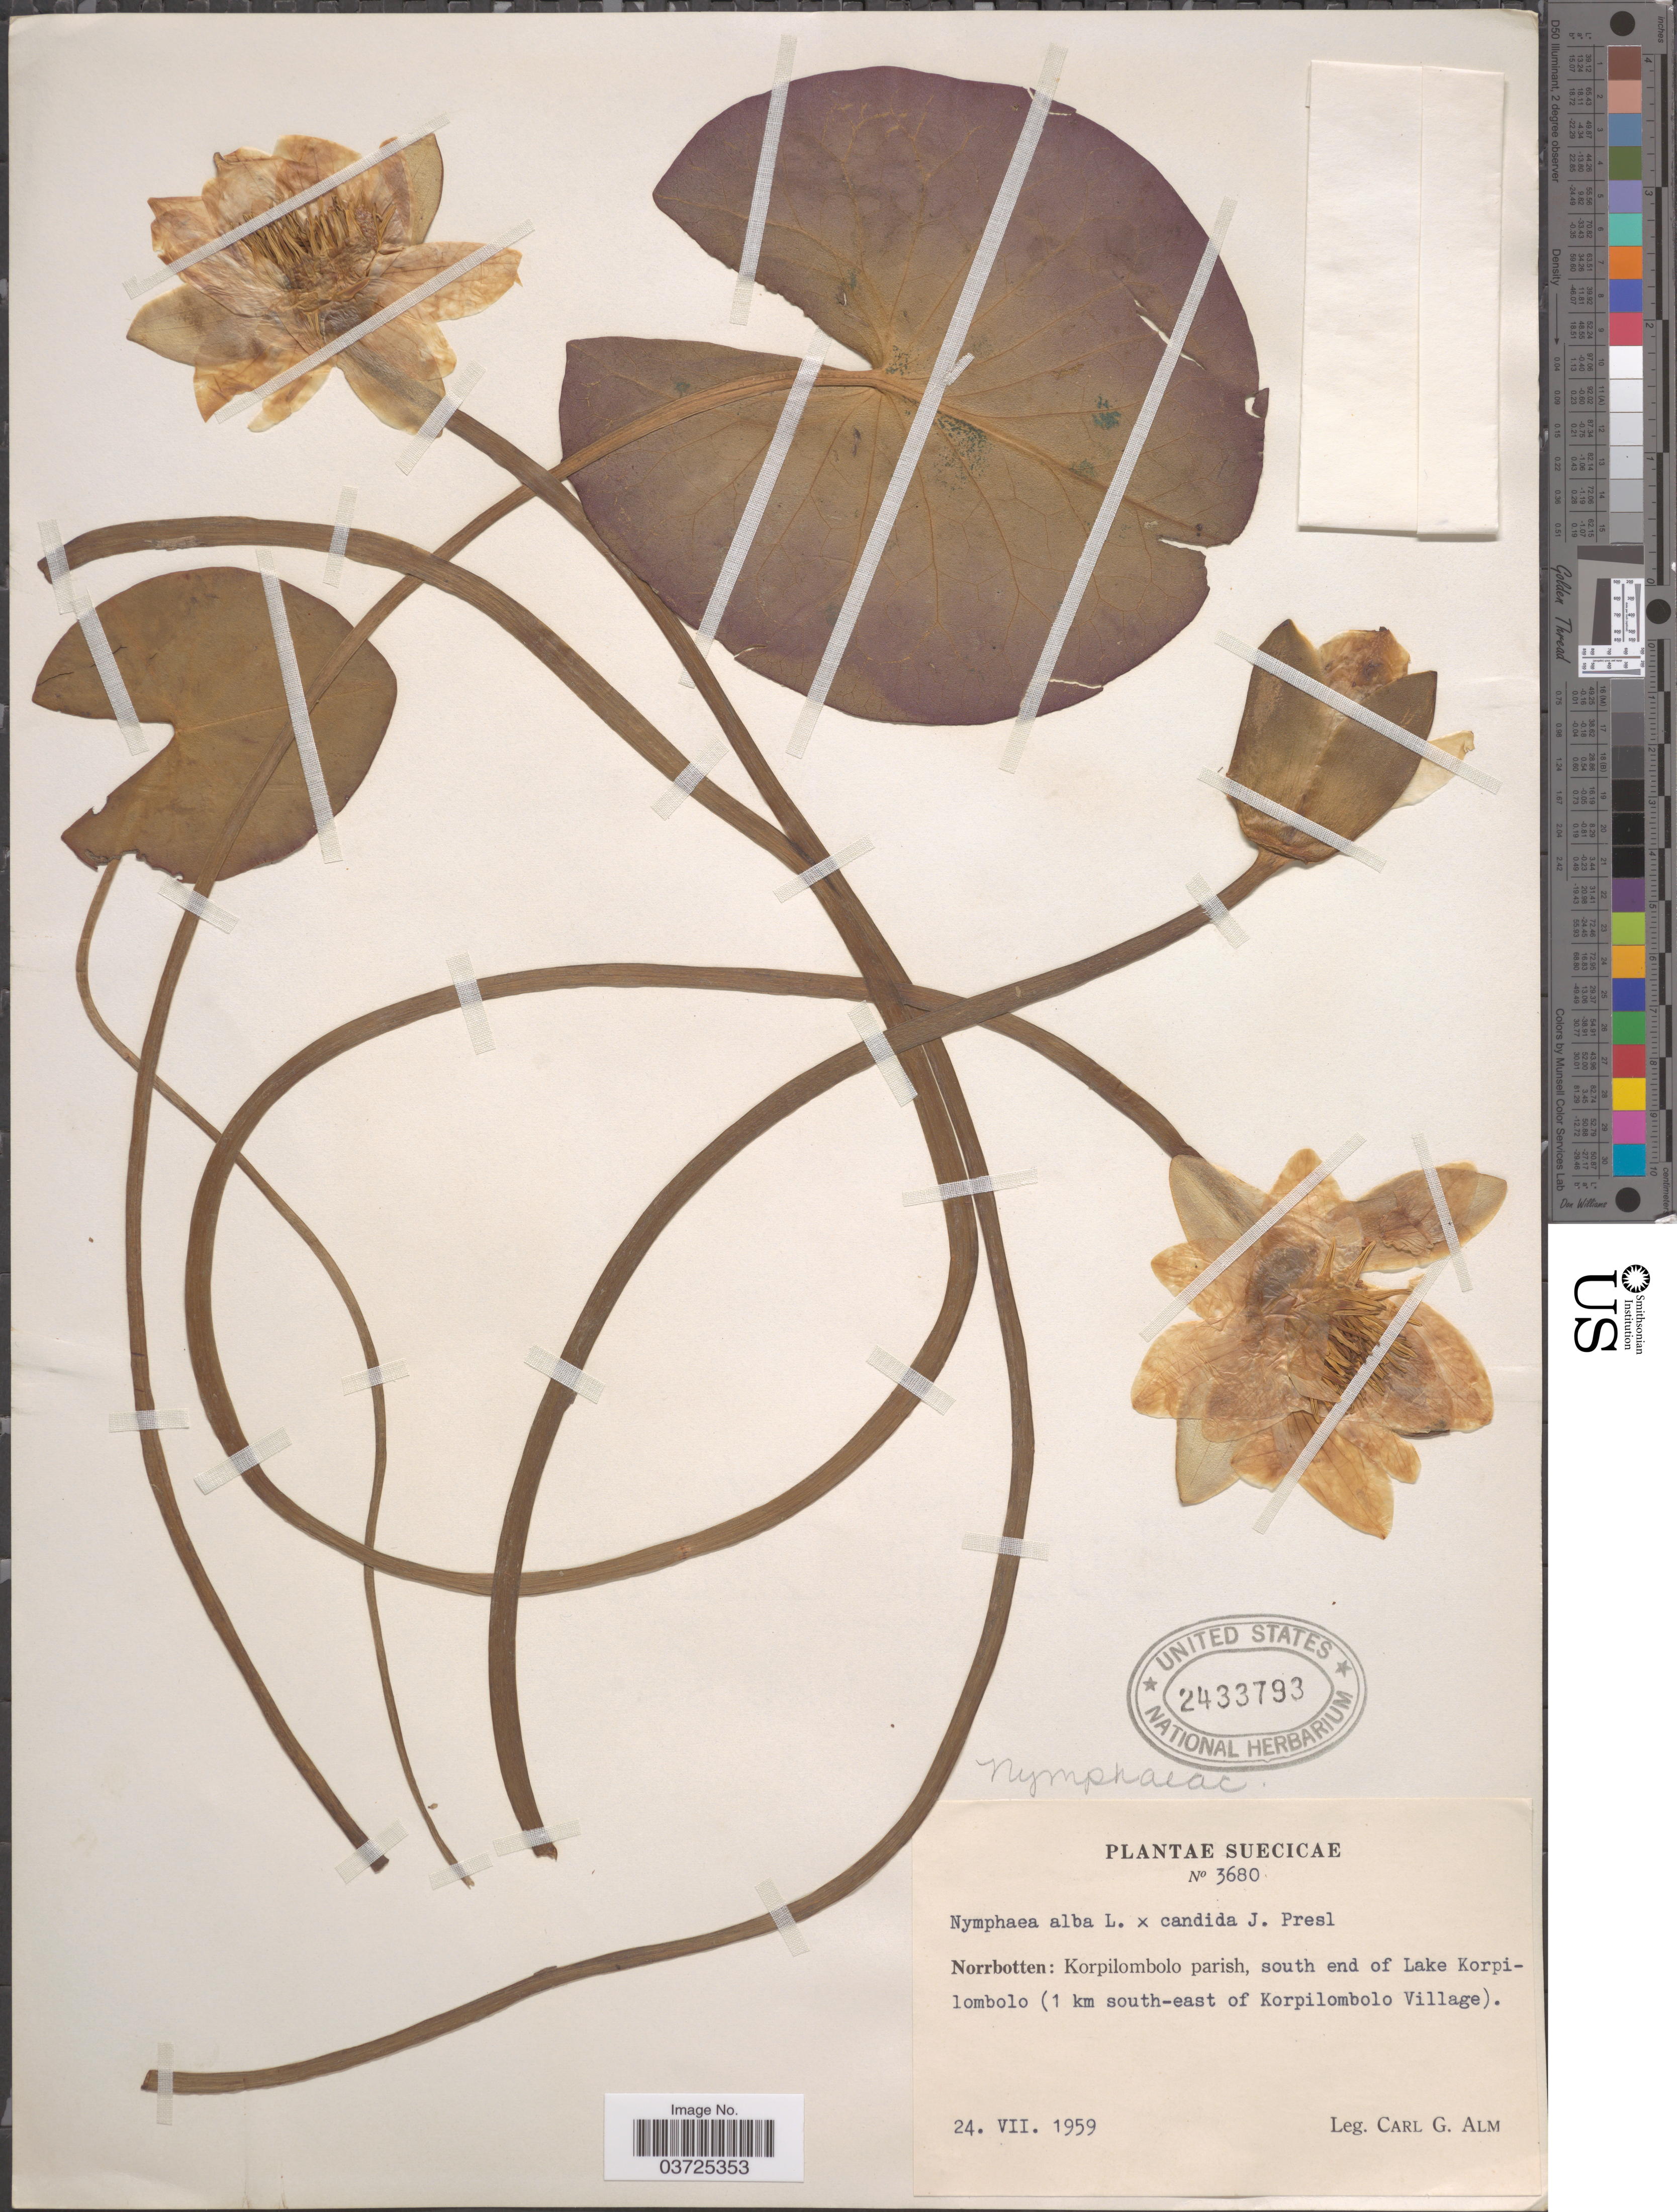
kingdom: Plantae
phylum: Tracheophyta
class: Magnoliopsida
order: Nymphaeales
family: Nymphaeaceae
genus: Nymphaea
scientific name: Nymphaea candida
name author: J. Presl & C. Presl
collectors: C. G. Alm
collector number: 3680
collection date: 1959-07-24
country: Sweden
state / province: Norrbotten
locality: Suecicae. Korpilombolo parish, south end of Lake Korpilombolo (1 km south-east of Korpilombolo Village).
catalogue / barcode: US 2433793